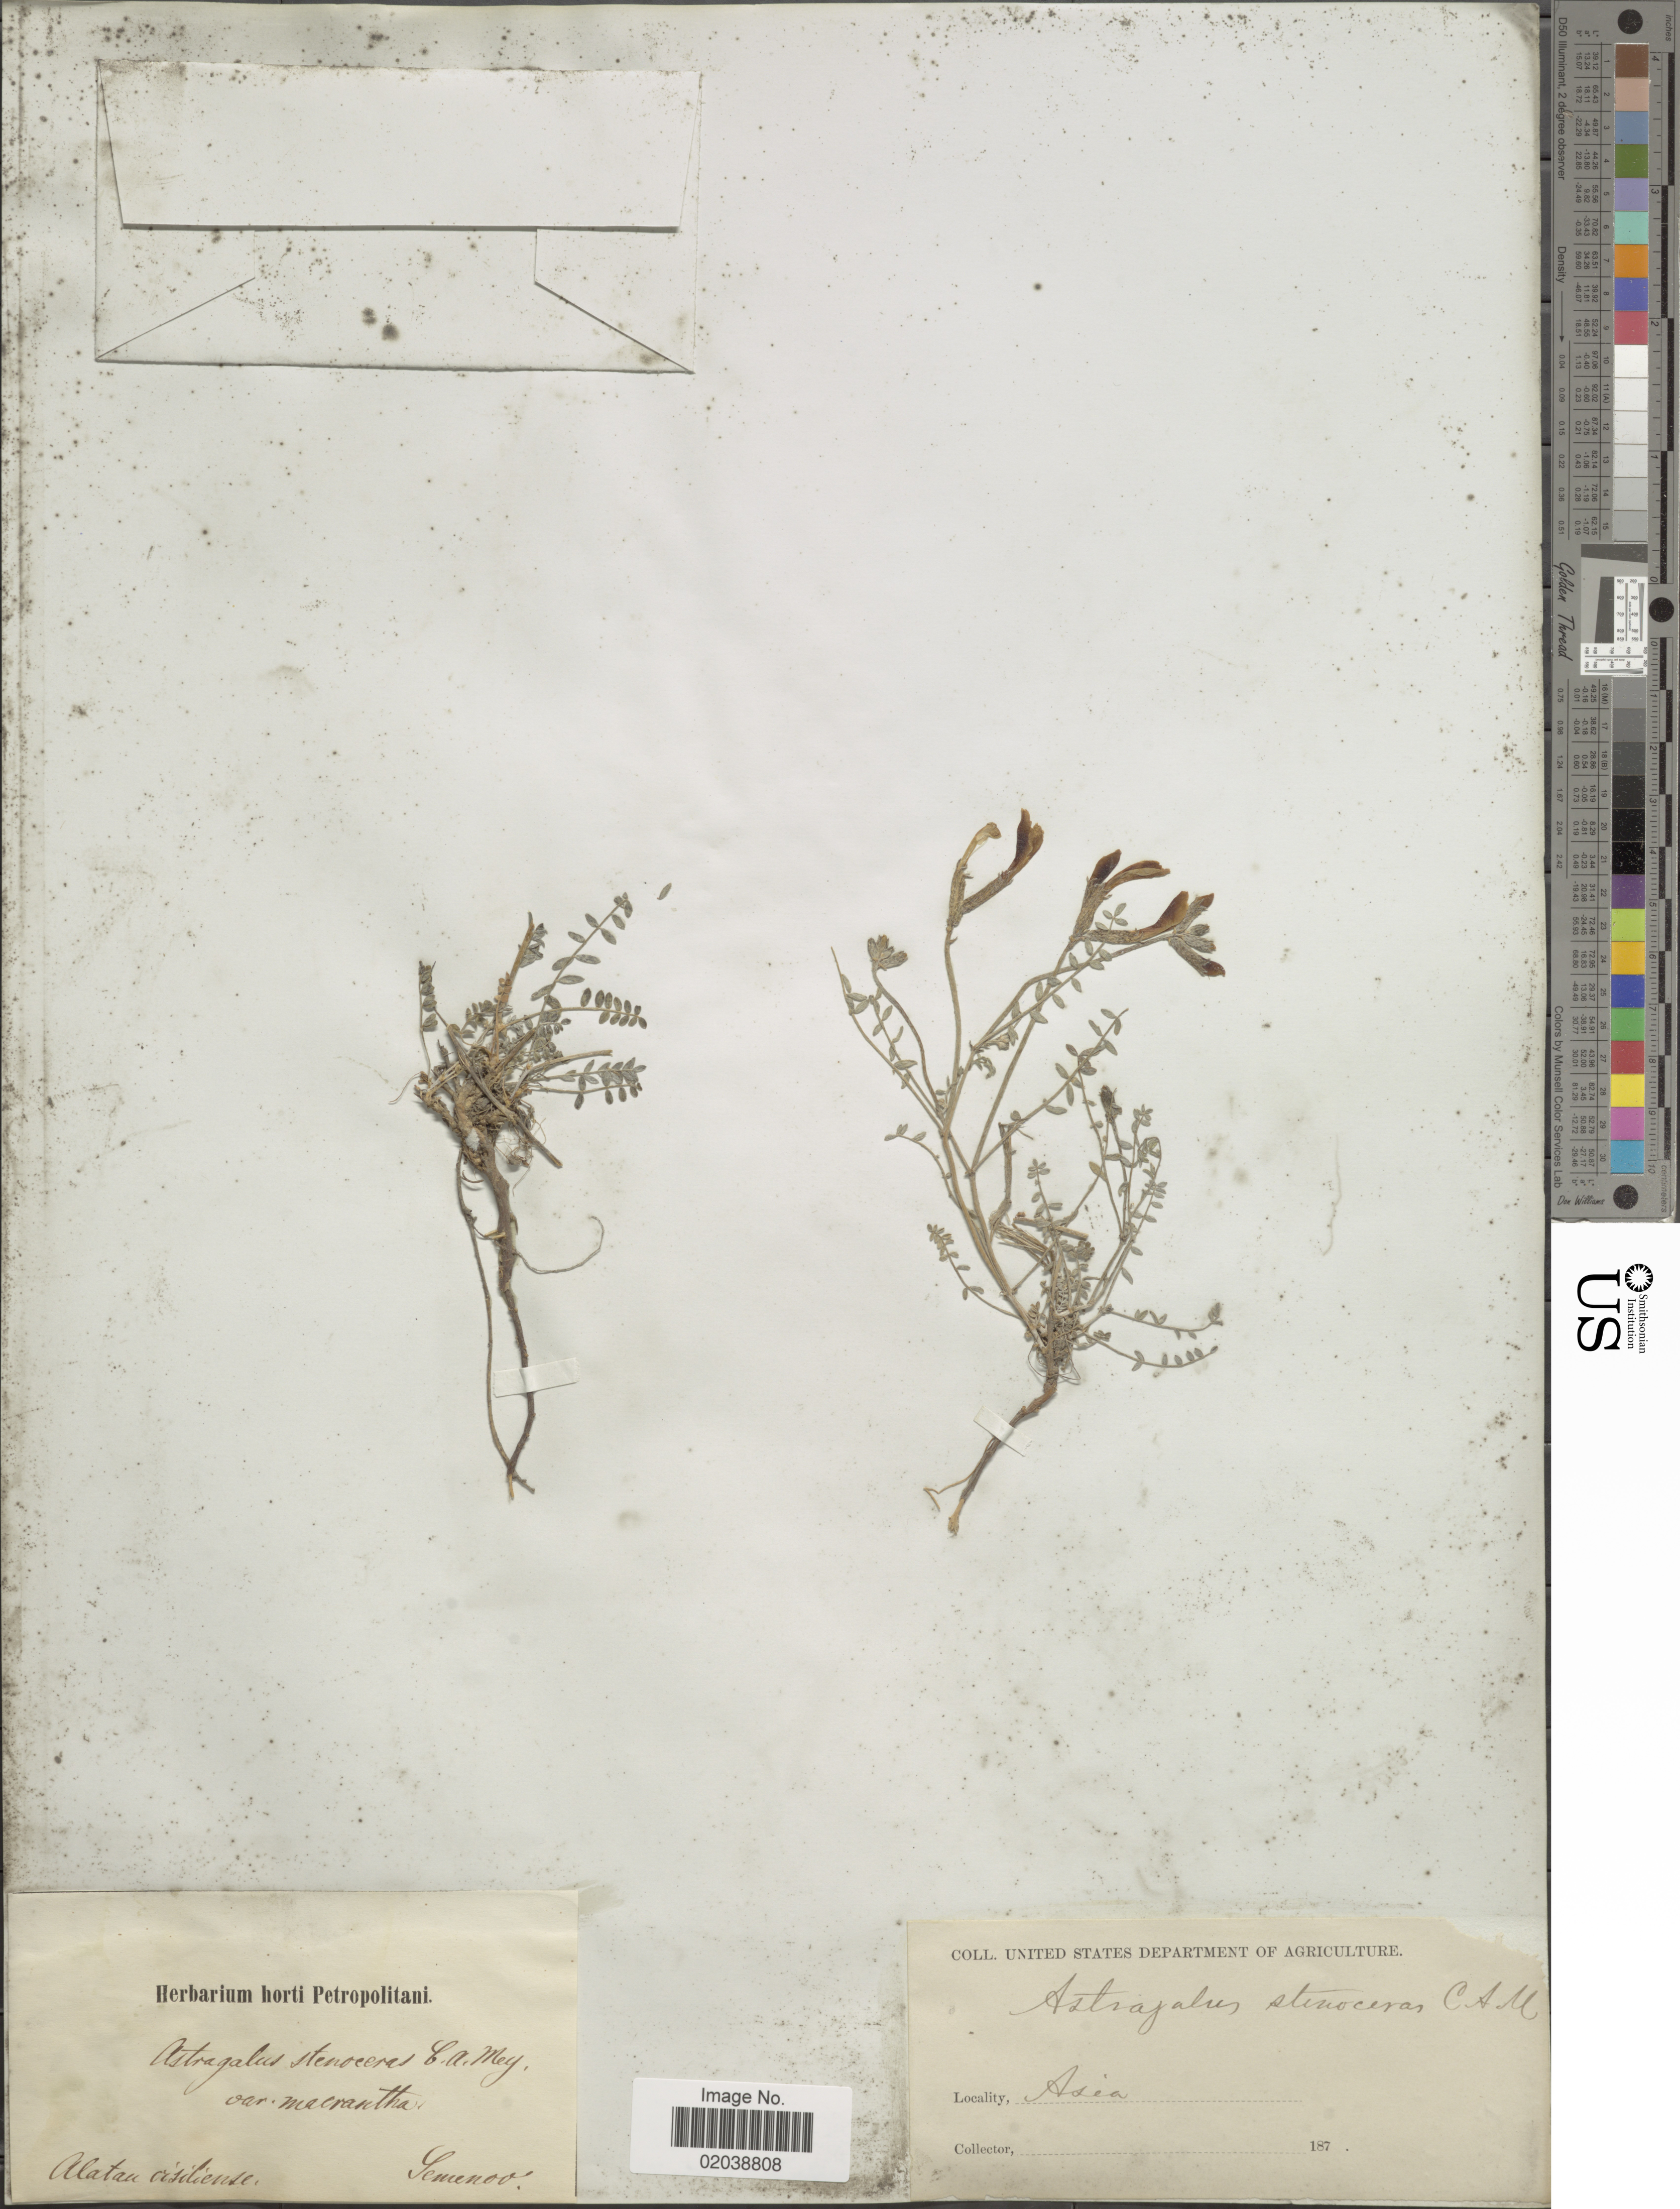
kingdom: Plantae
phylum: Tracheophyta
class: Magnoliopsida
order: Fabales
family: Fabaceae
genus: Astragalus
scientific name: Astragalus stenoceras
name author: C.A. Mey.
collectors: -- Semenov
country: Russian Federation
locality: Alatan [illegible text]